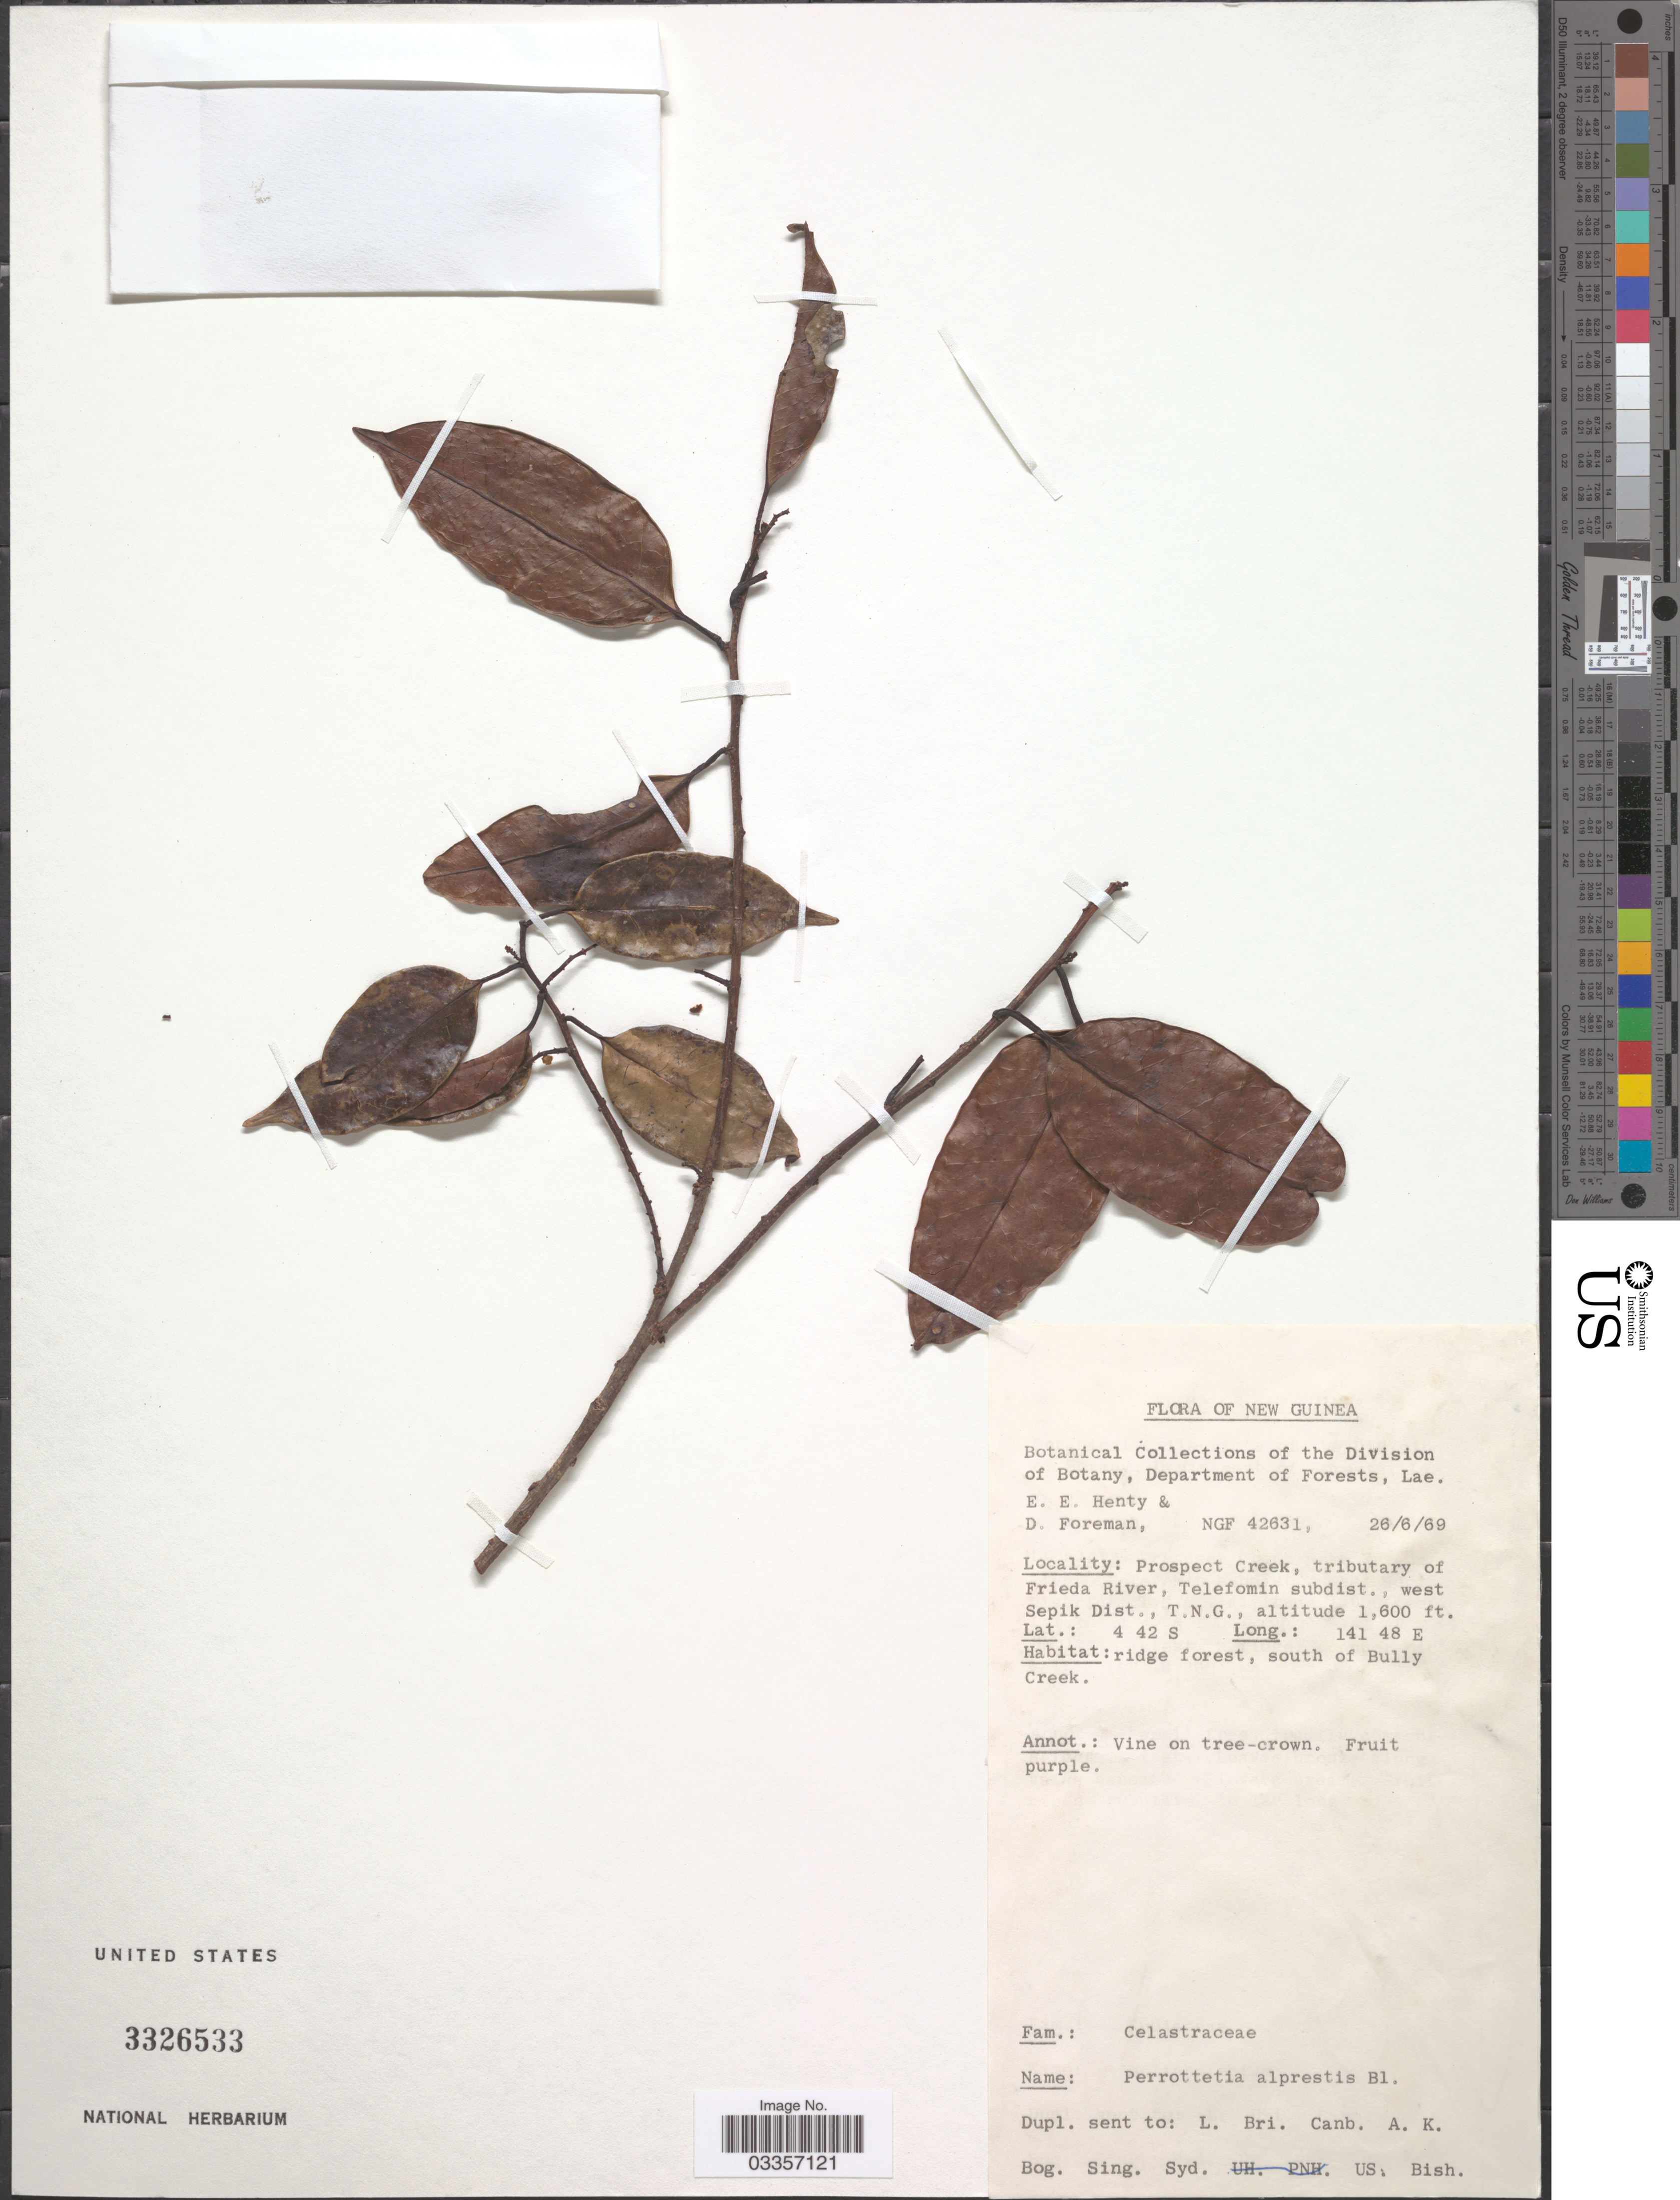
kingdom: Plantae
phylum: Tracheophyta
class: Magnoliopsida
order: Huerteales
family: Dipentodontaceae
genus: Perrottetia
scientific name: Perrottetia alpestris subsp. alpestris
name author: (Blume) Loes.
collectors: E. Henty & D. Foreman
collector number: NGF42631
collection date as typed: Transcribed d/m/y: 26/6/69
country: Papua New Guinea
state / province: Sandaun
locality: New Guinea, Prospect Creek, tributary of Frieda River, Telefomin subdist., west Sepik Dist., T.N.G.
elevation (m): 488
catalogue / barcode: US 3326533